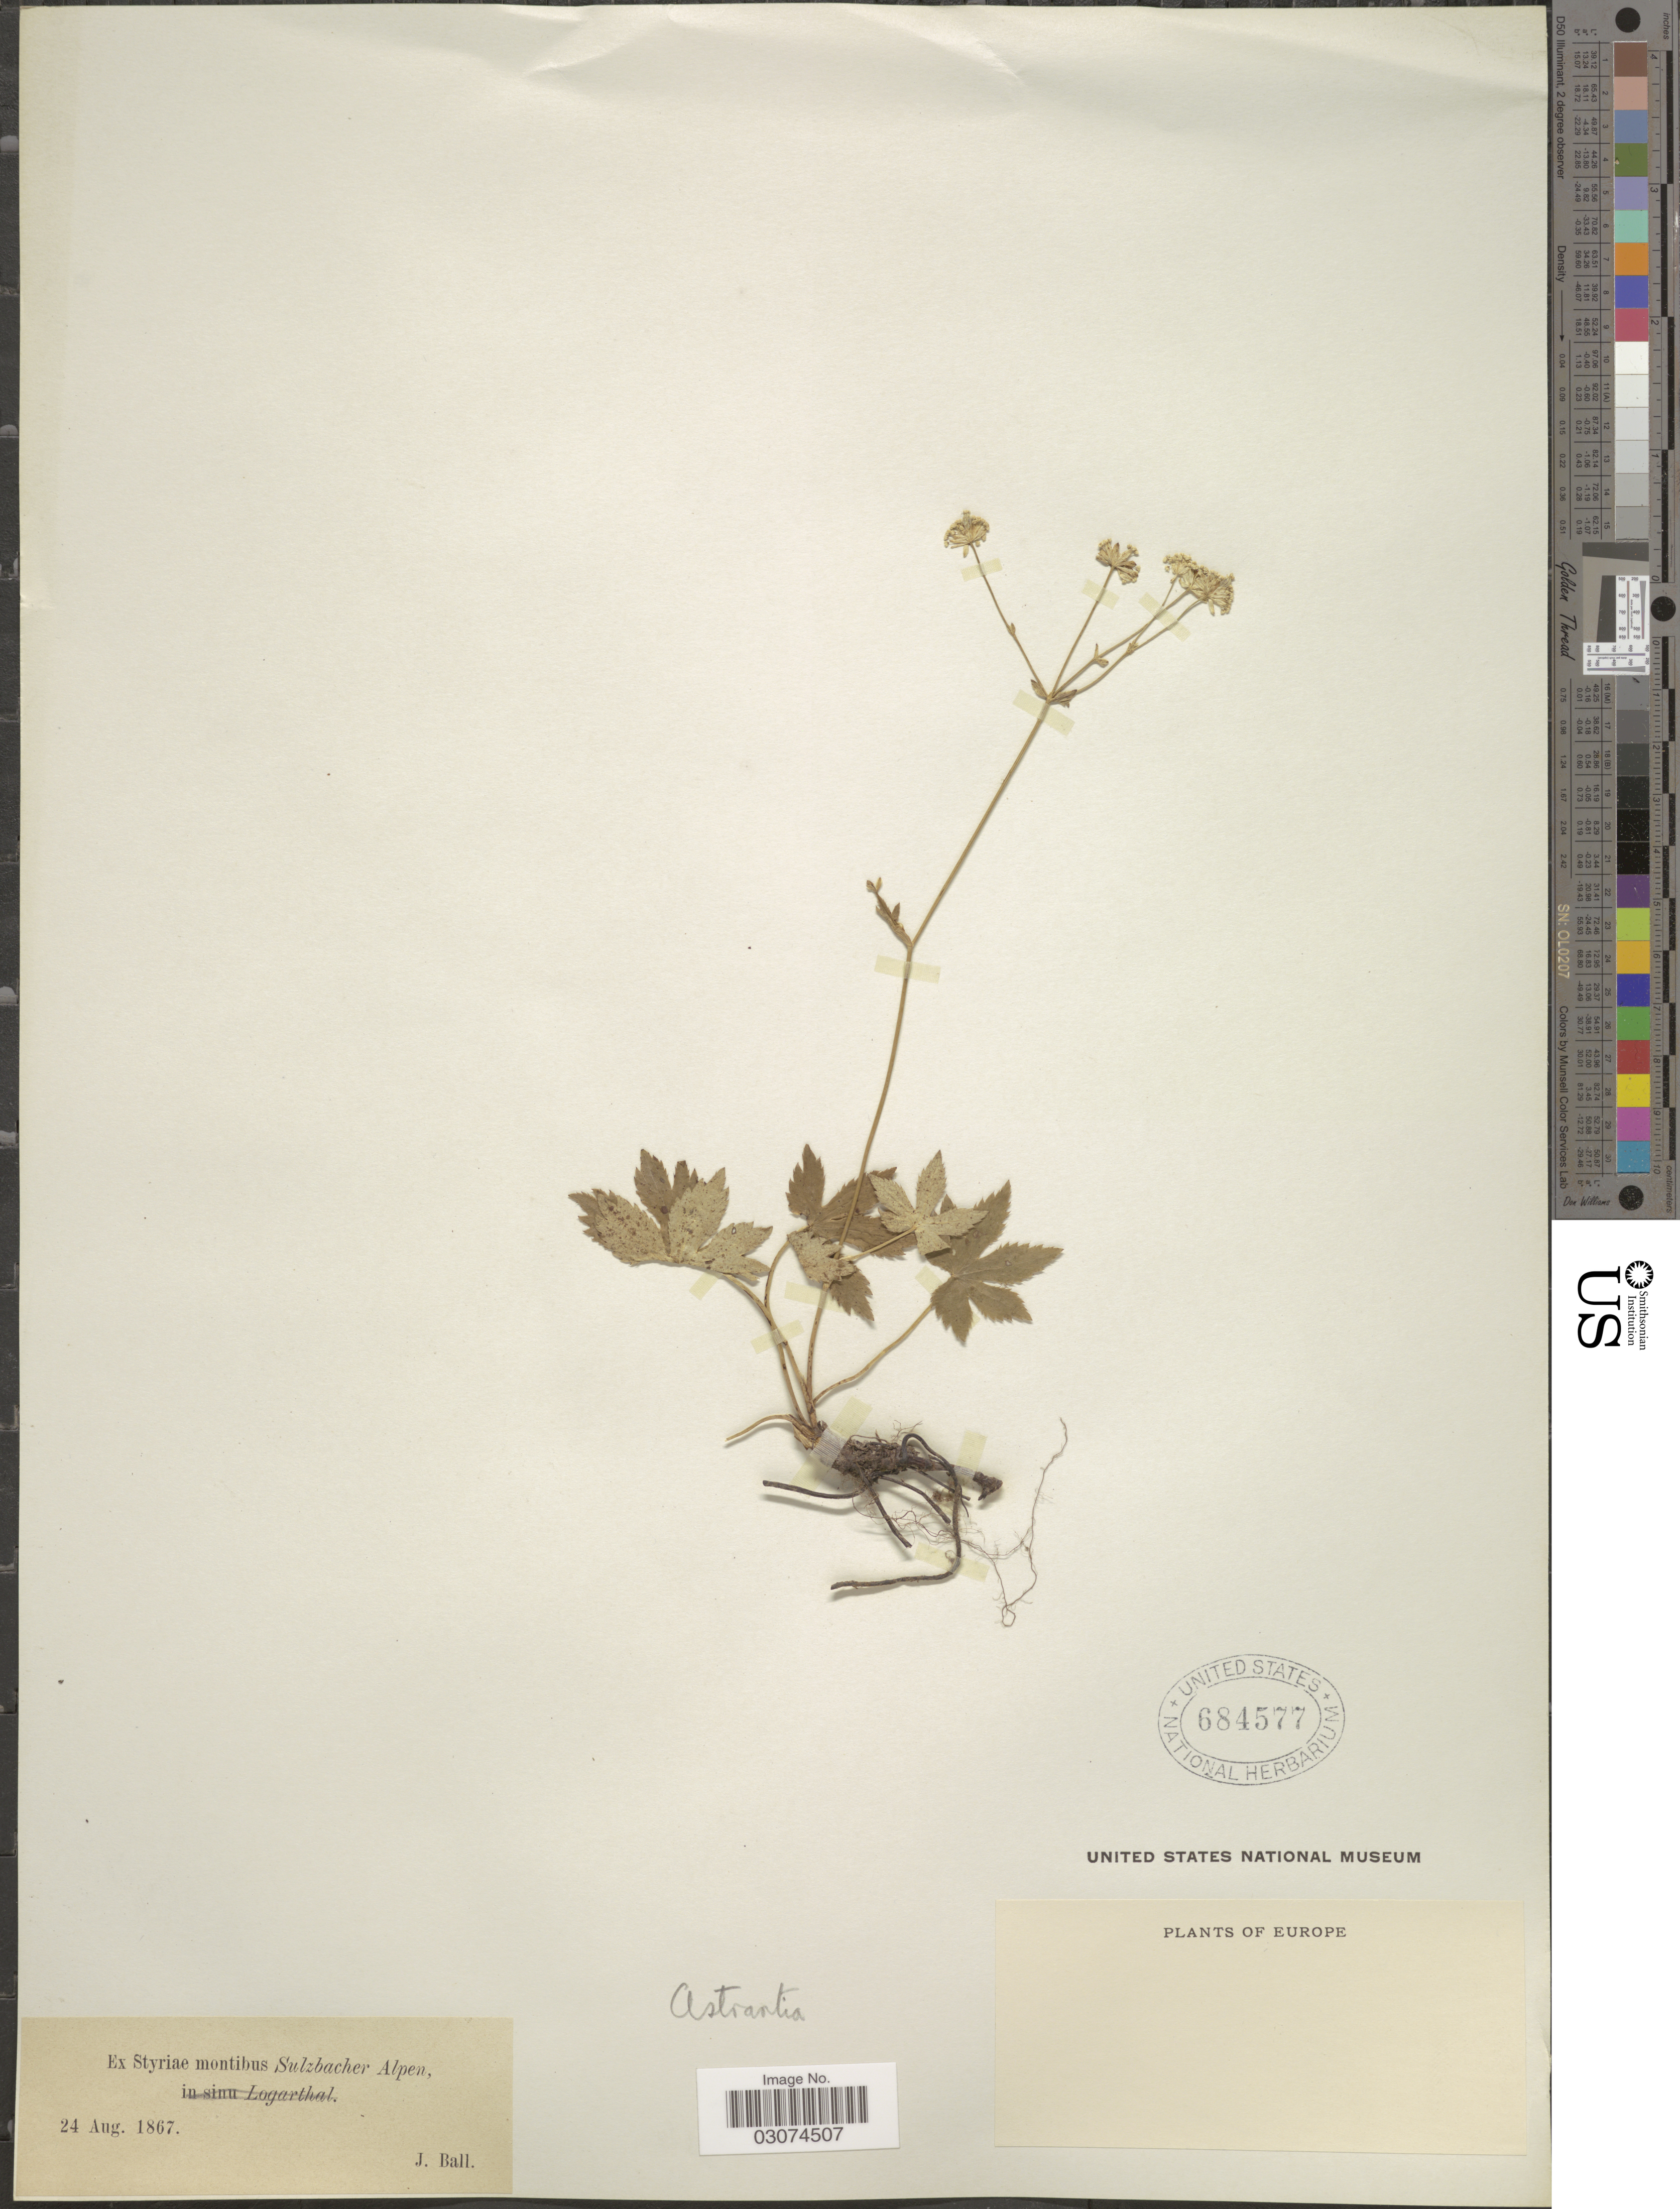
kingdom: Plantae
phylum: Tracheophyta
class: Magnoliopsida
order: Apiales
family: Apiaceae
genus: Astrantia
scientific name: Astrantia sp.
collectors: J. Ball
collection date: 1867-08-24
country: Austria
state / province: Steiermark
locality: Ex Styriae montibus Sulzbacher Alpen.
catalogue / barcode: US 684577